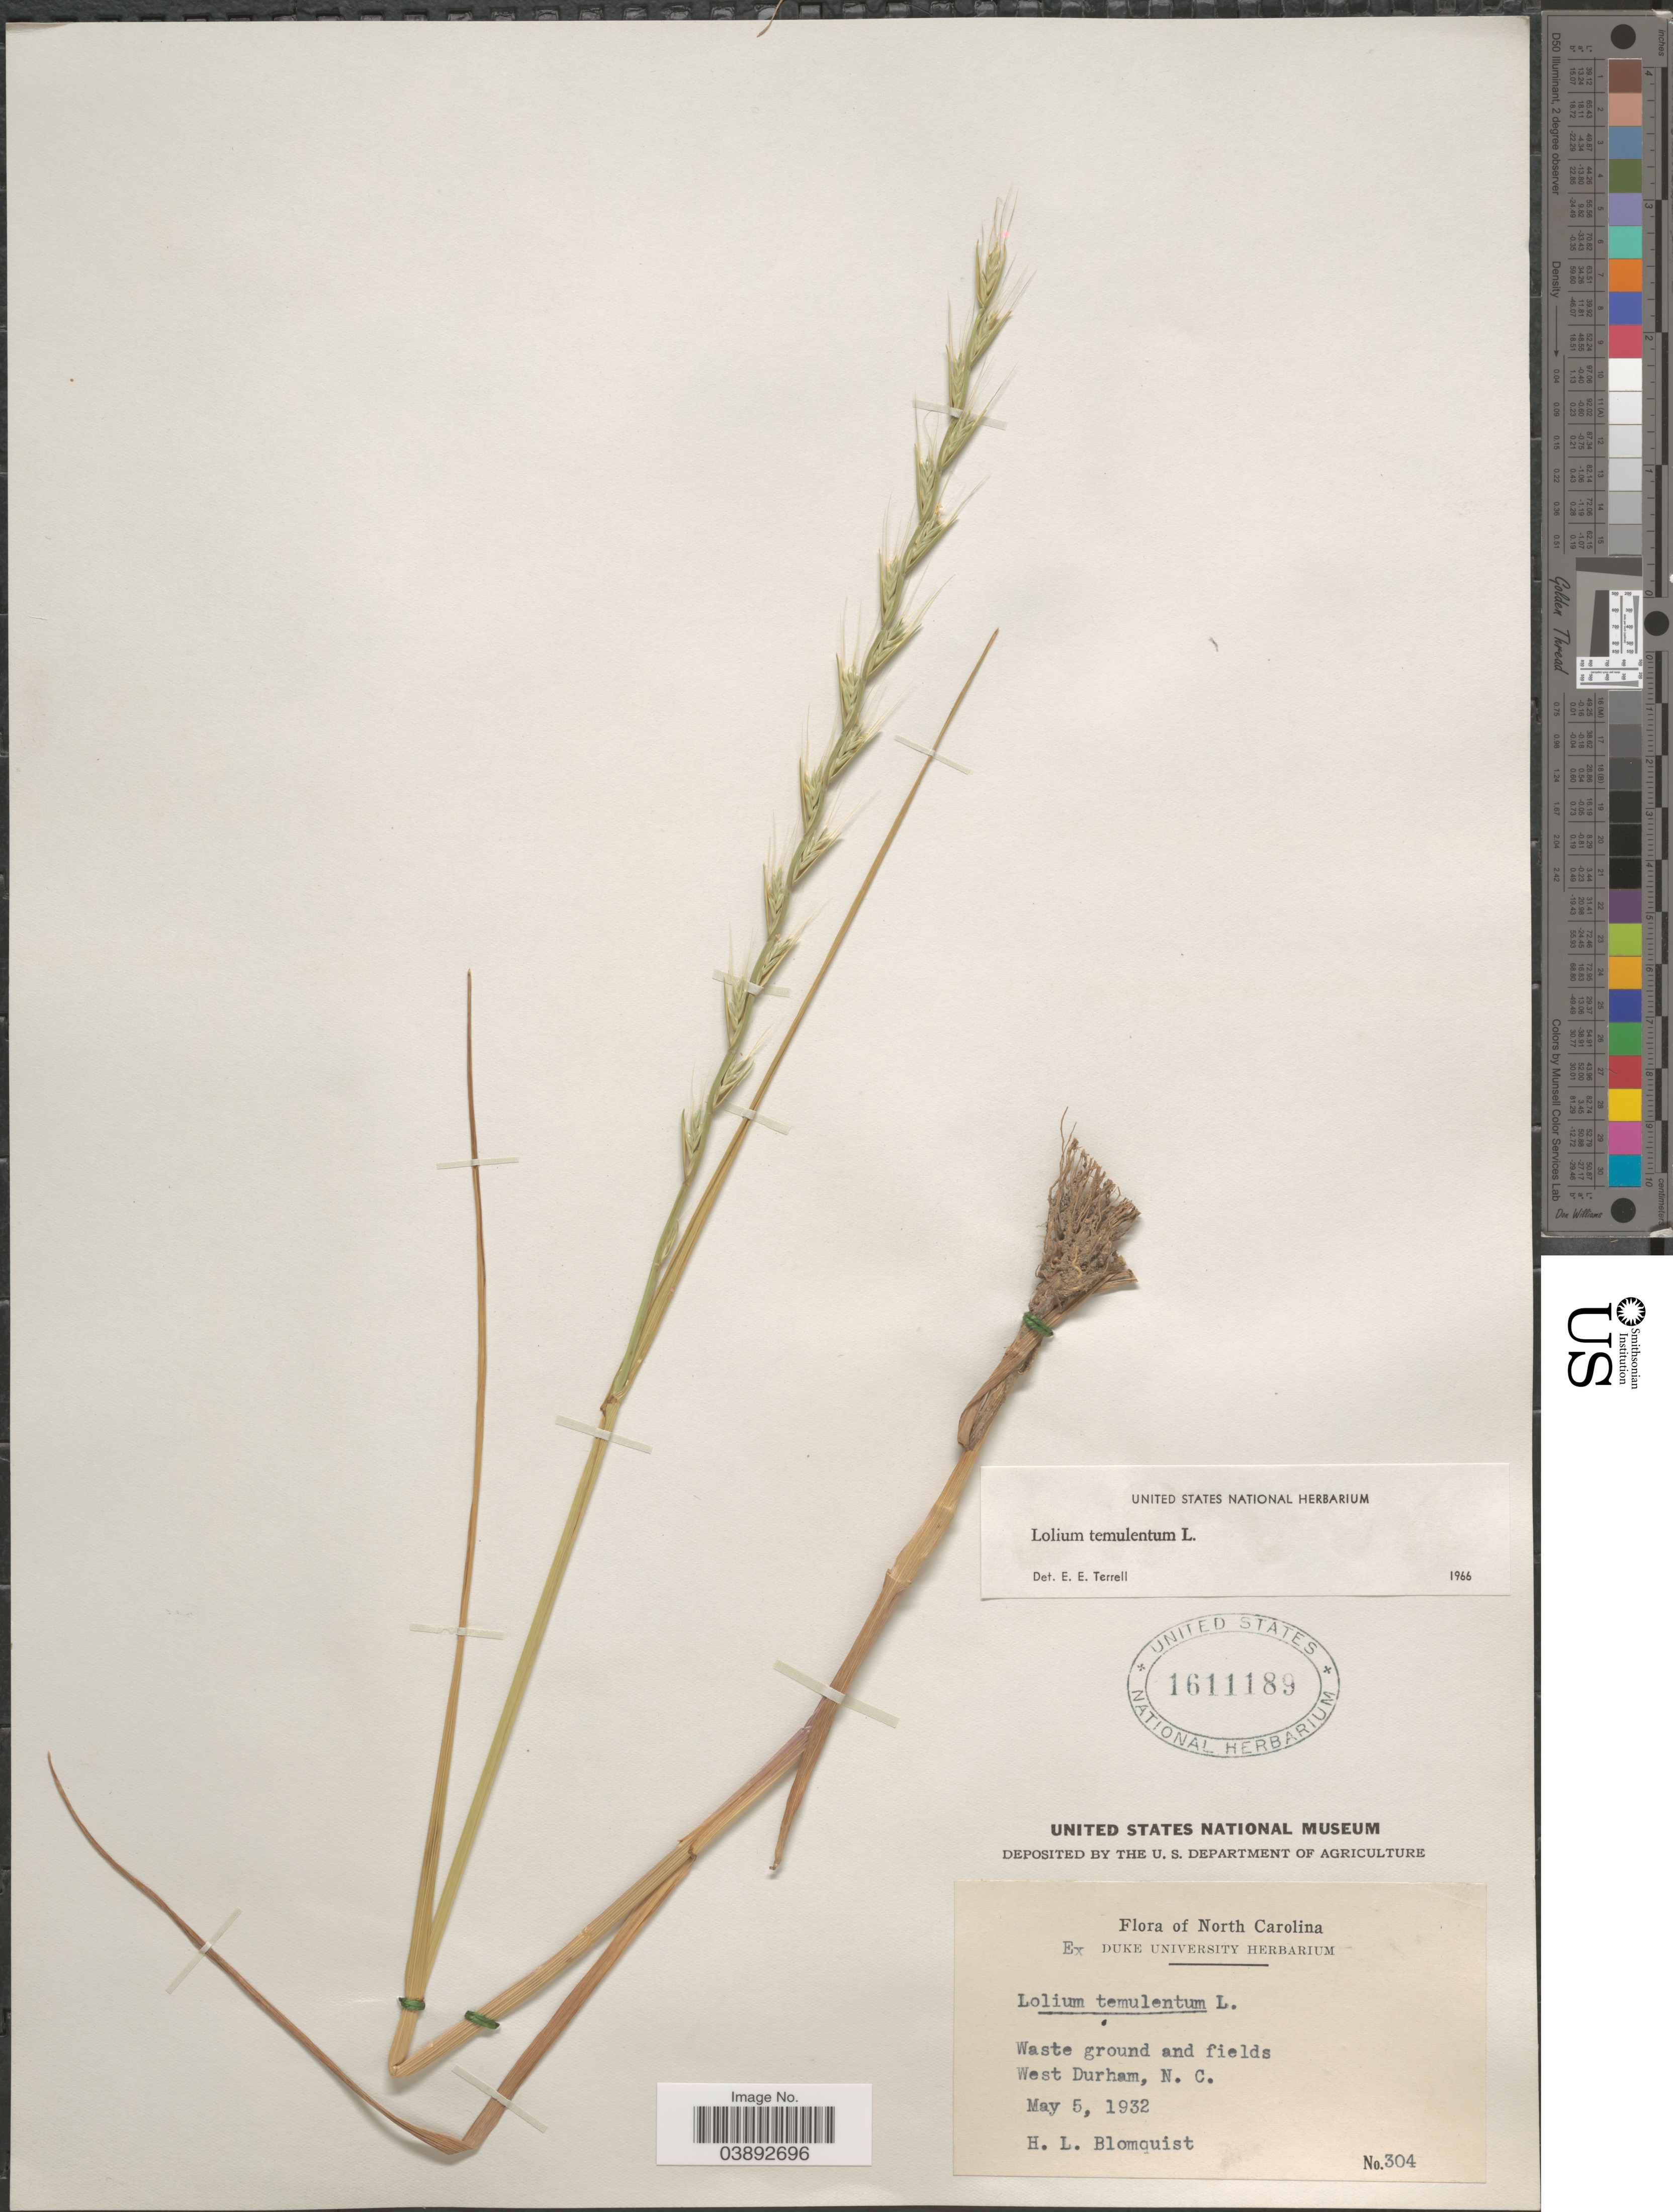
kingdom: Plantae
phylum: Tracheophyta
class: Liliopsida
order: Poales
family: Poaceae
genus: Lolium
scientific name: Lolium temulentum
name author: L.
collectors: H. Blomquist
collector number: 304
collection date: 1932-05-05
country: United States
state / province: North Carolina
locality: West Durham.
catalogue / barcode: US 1611189